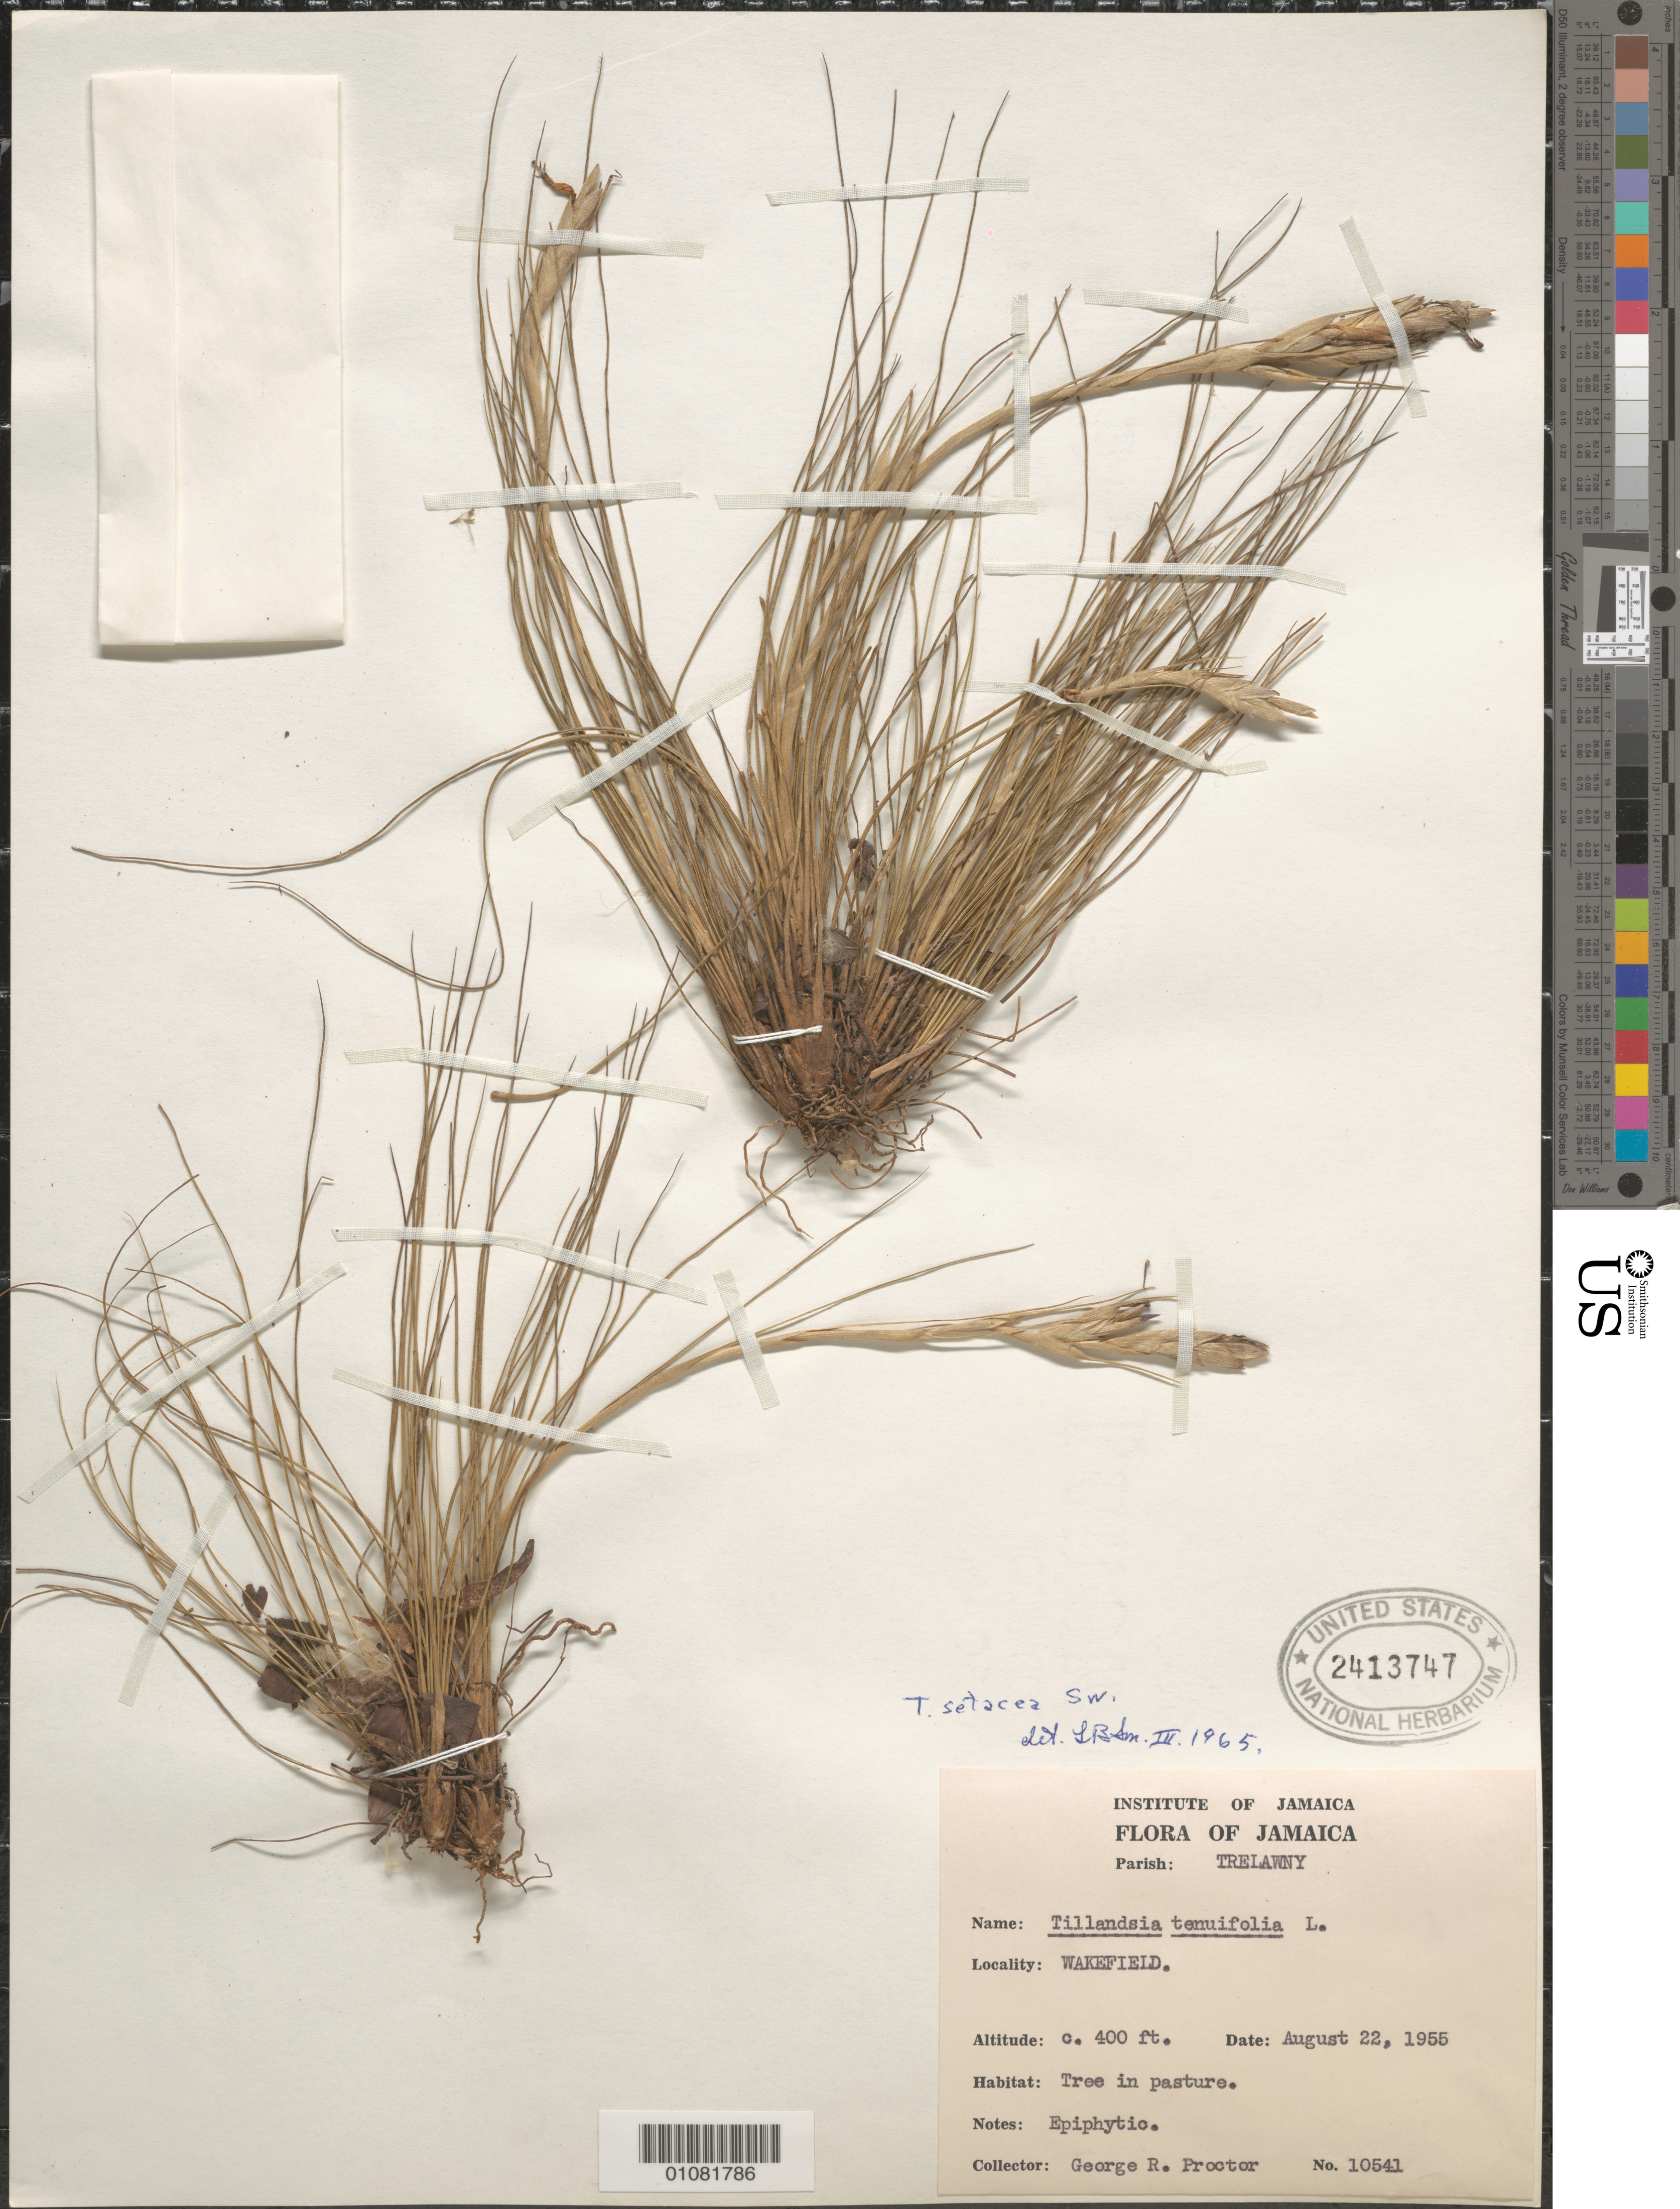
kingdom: Plantae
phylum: Tracheophyta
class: Liliopsida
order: Poales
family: Bromeliaceae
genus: Tillandsia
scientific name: Tillandsia tenuifolia var. tenuifolia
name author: L.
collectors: G. R. Proctor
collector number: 10541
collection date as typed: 22 Aug 1955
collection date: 1955-08-22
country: Jamaica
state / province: Trelawny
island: Jamaica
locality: Wakefield. Tree in pasture.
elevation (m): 122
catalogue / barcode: US 2413747